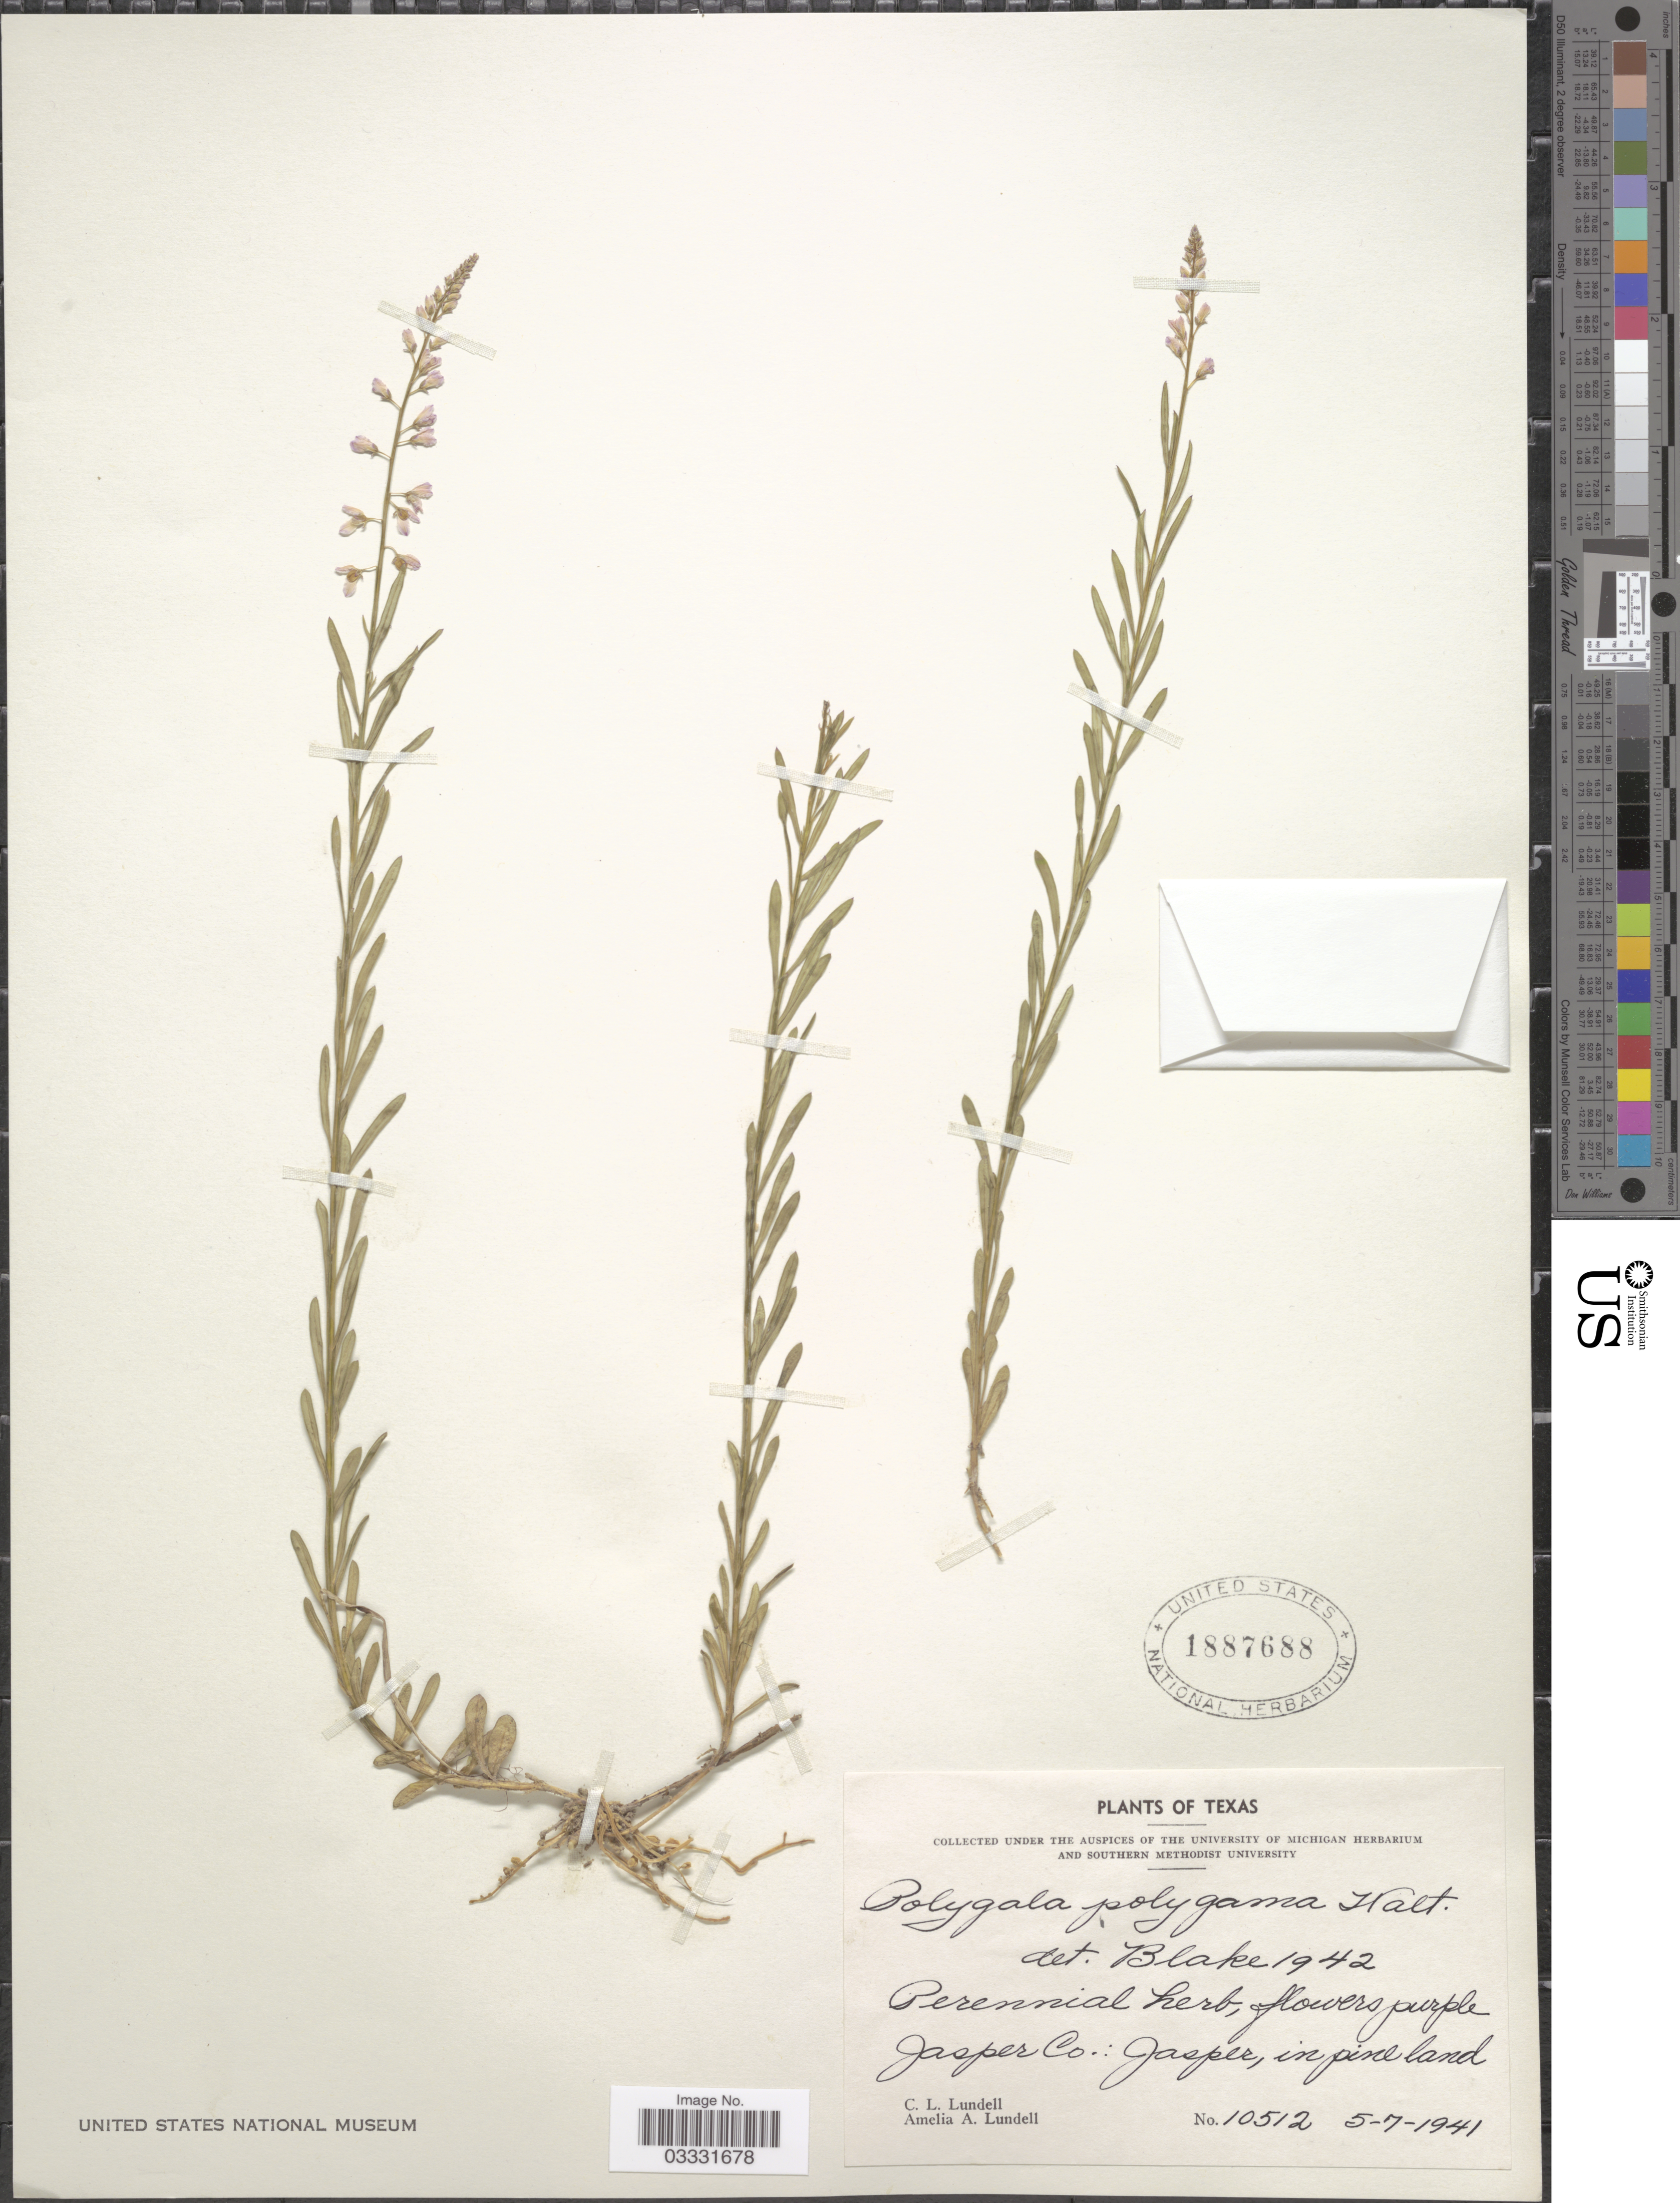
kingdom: Plantae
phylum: Tracheophyta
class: Magnoliopsida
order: Fabales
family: Polygalaceae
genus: Polygala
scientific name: Polygala polygama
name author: Walter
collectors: C. L. Lundell & A. A. Lundell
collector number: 10512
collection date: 1941-05-07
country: United States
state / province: Texas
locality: Jasper Co.: Jasper, in pine land.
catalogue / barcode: US 1887688